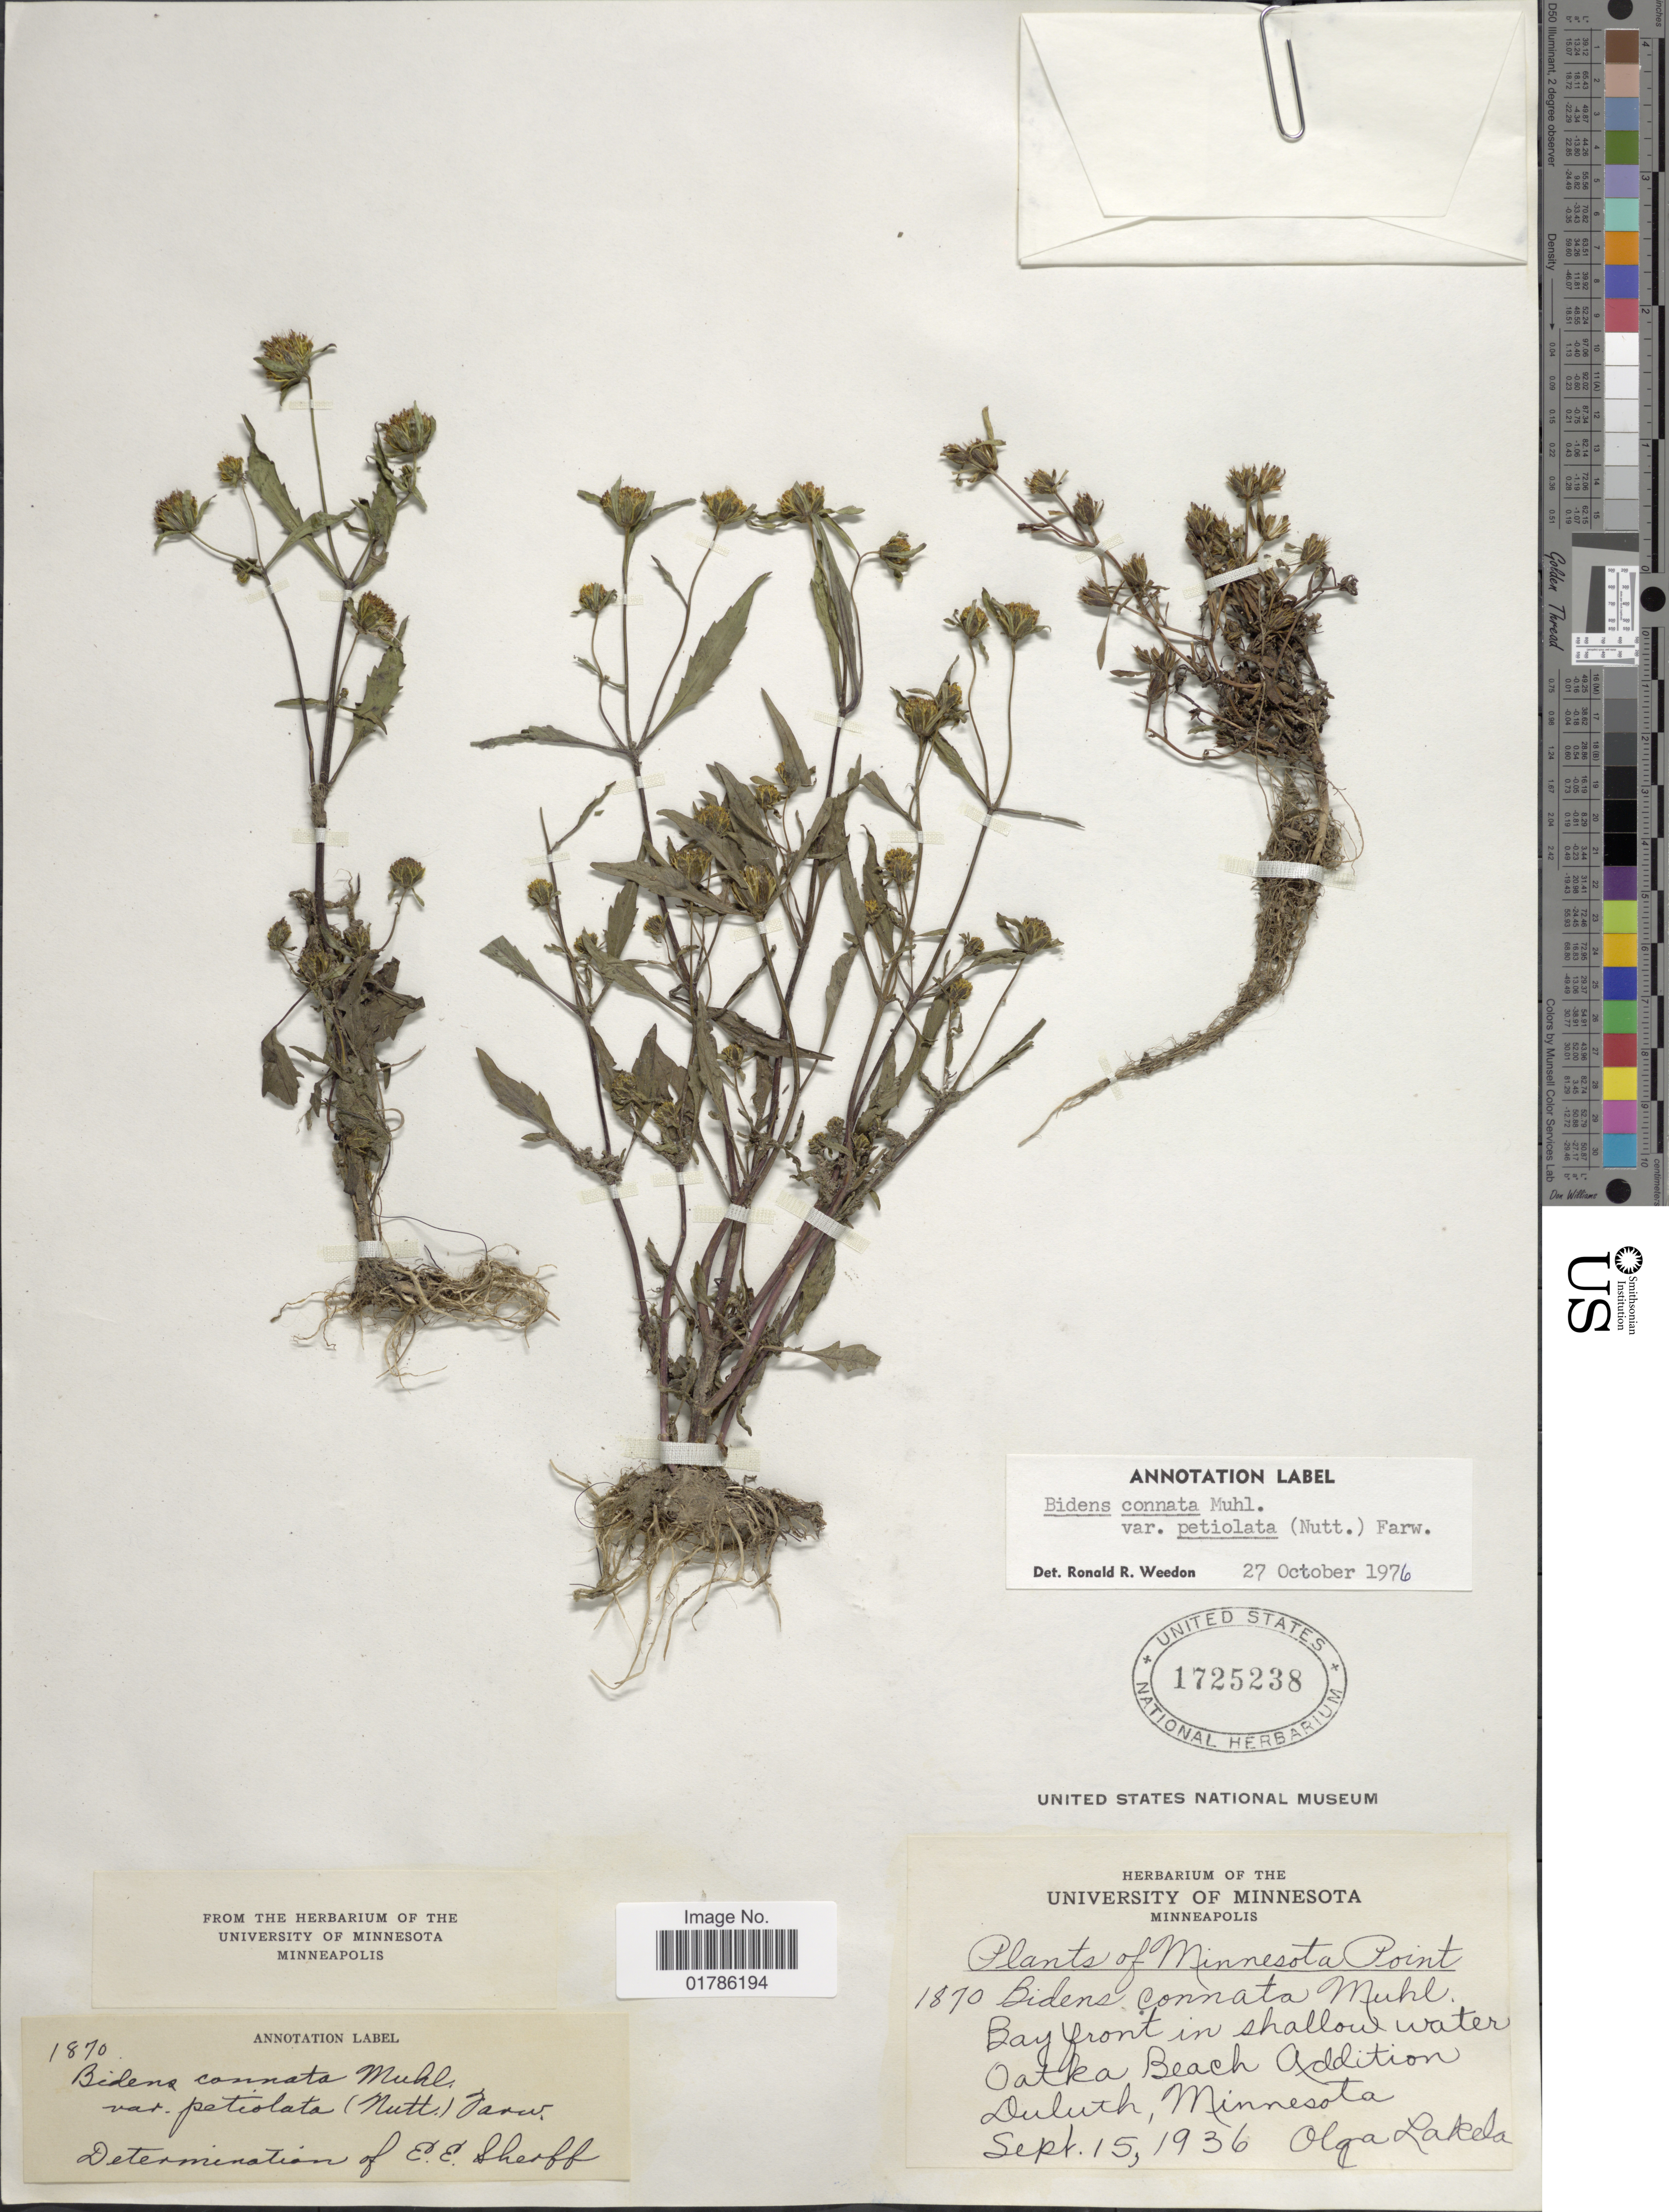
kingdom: Plantae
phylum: Tracheophyta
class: Magnoliopsida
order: Asterales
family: Asteraceae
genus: Bidens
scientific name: Bidens connata var. petiolata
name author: (Nutt.) Farw.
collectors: O. K. Lakela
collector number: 1870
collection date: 1936-09-15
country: United States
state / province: Minnesota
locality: Bay front in shallow water Oatka Beach Addition Duluth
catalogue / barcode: US 1725238